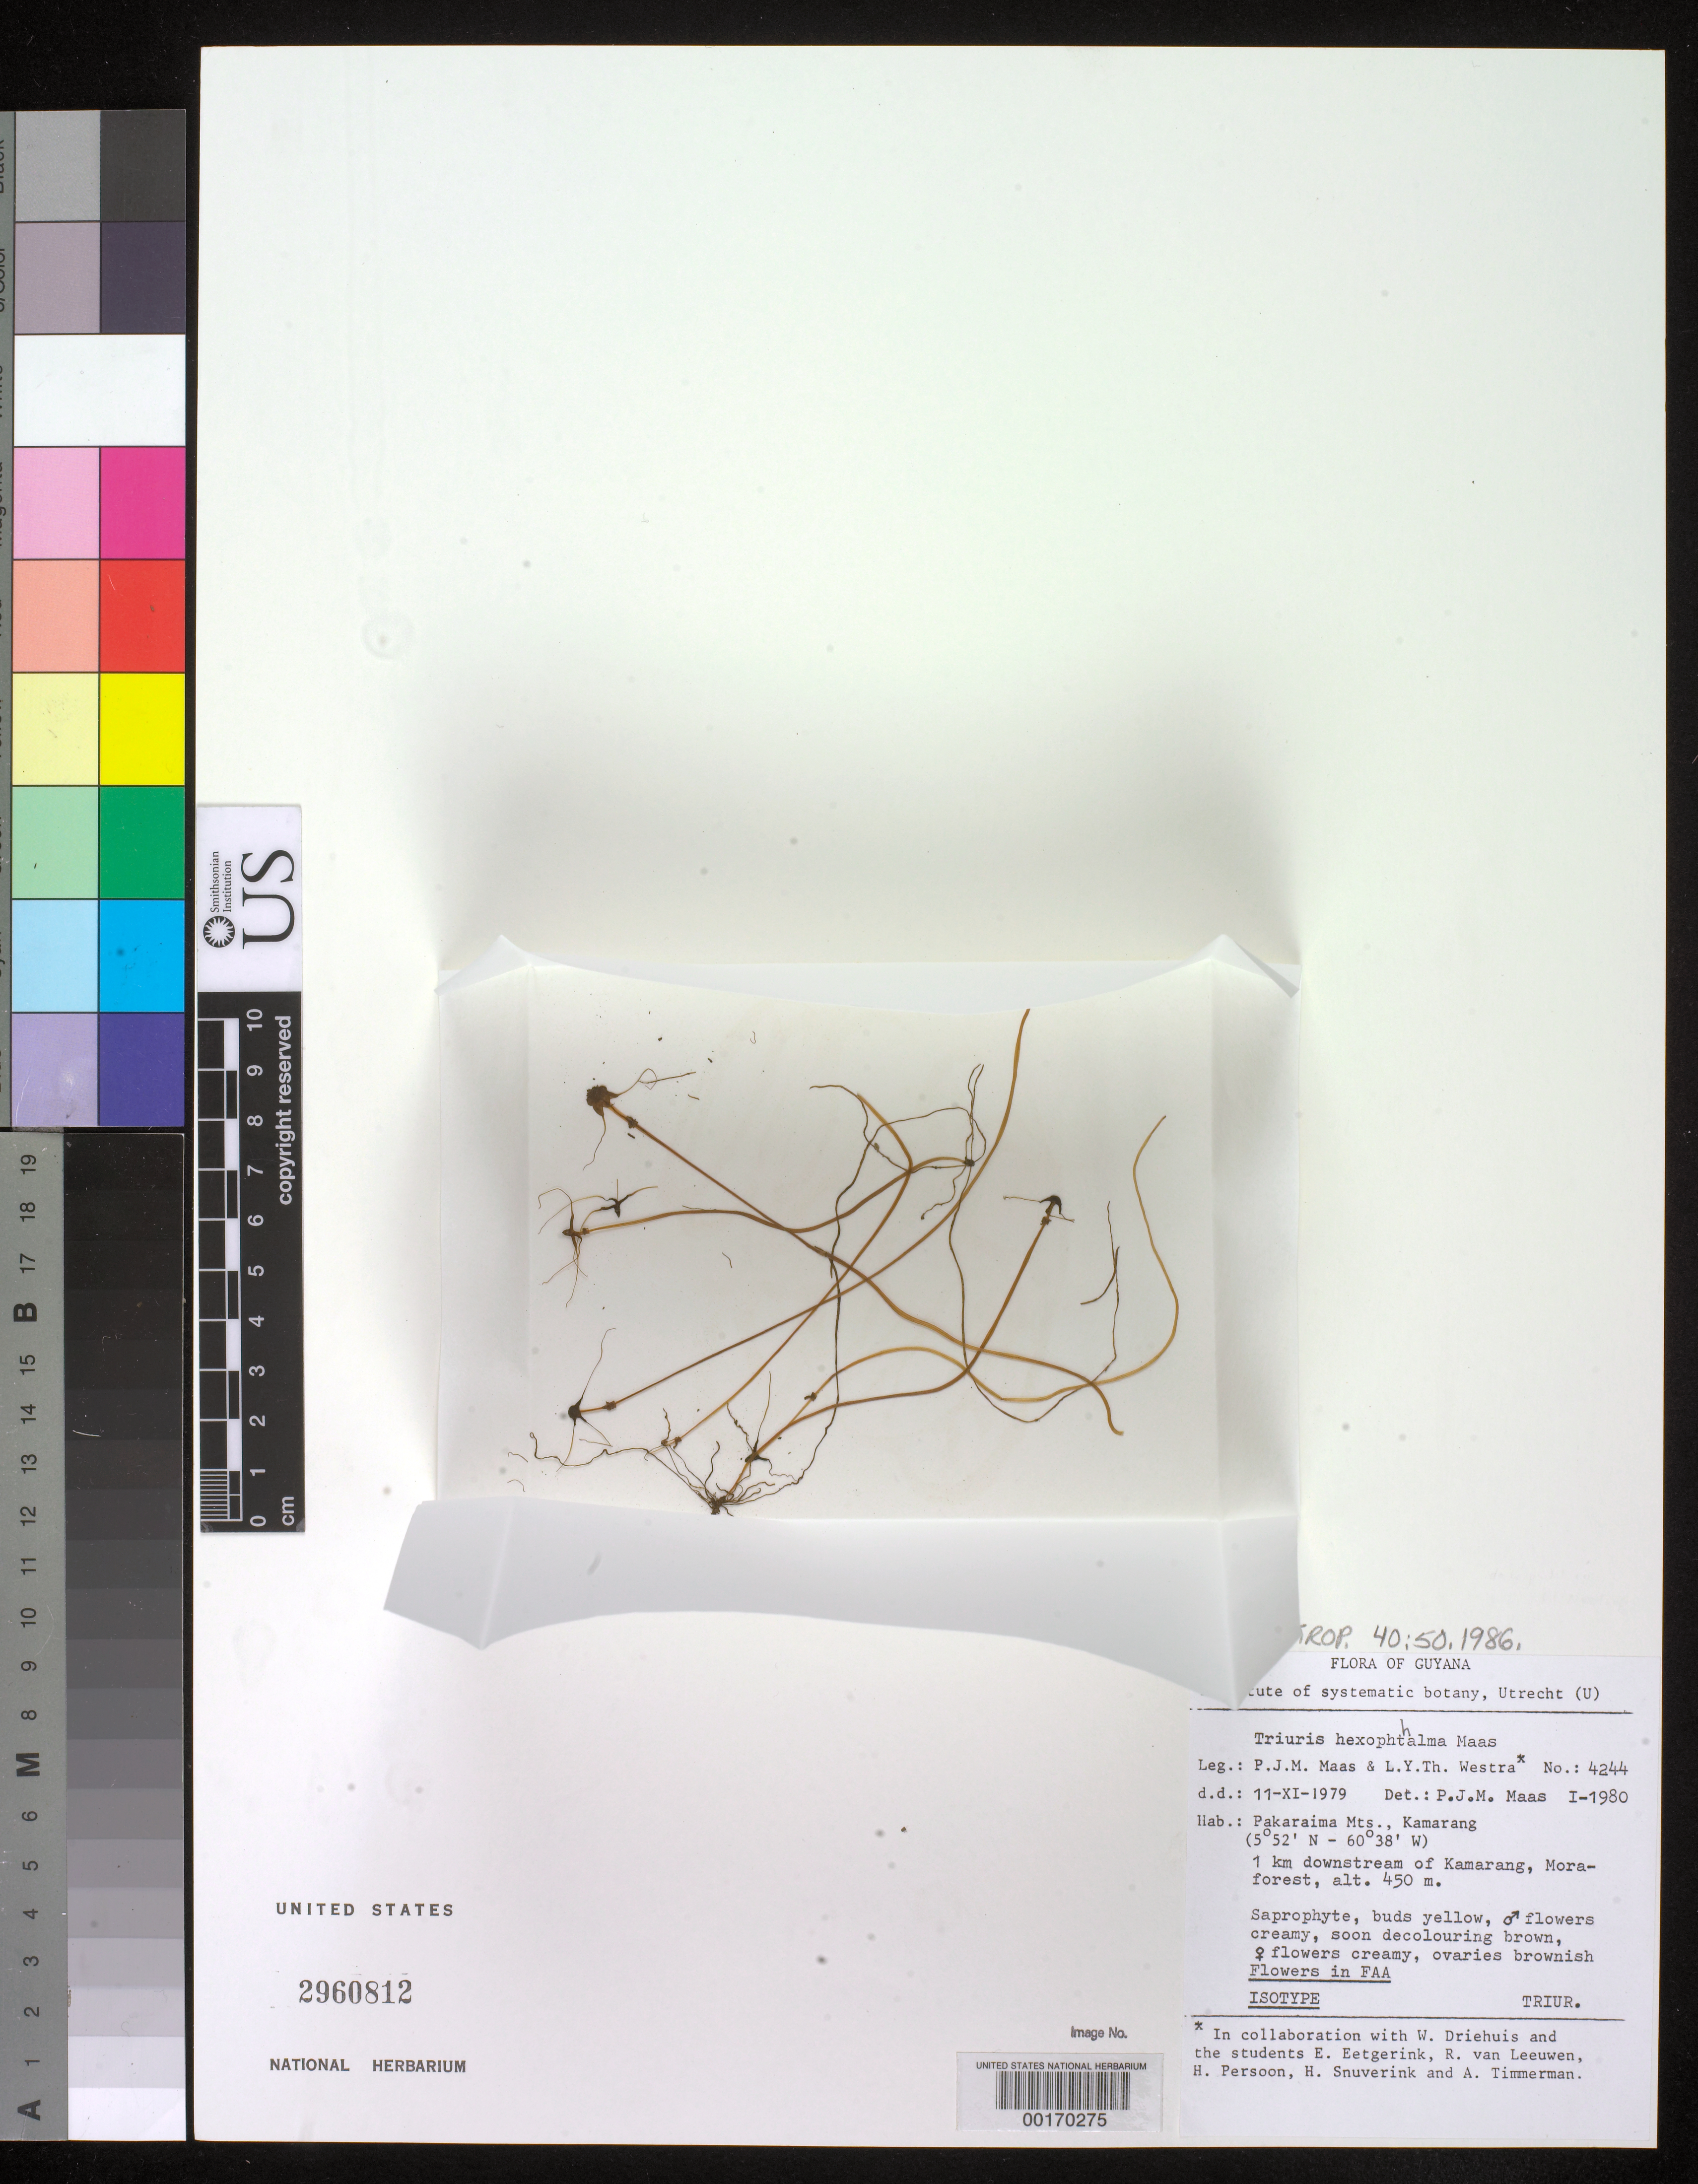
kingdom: Plantae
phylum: Tracheophyta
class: Liliopsida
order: Pandanales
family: Triuridaceae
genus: Triuris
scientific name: Triuris hexophthalma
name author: Maas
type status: Isotype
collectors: P. Maas & L. Y. T. Westra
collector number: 4244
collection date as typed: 11-XI-1979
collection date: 1979-11-11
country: Guyana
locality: Pakaraima Mountains, 1 km downstream of Kamarang, Mora Forest.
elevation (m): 450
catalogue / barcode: US 2960812